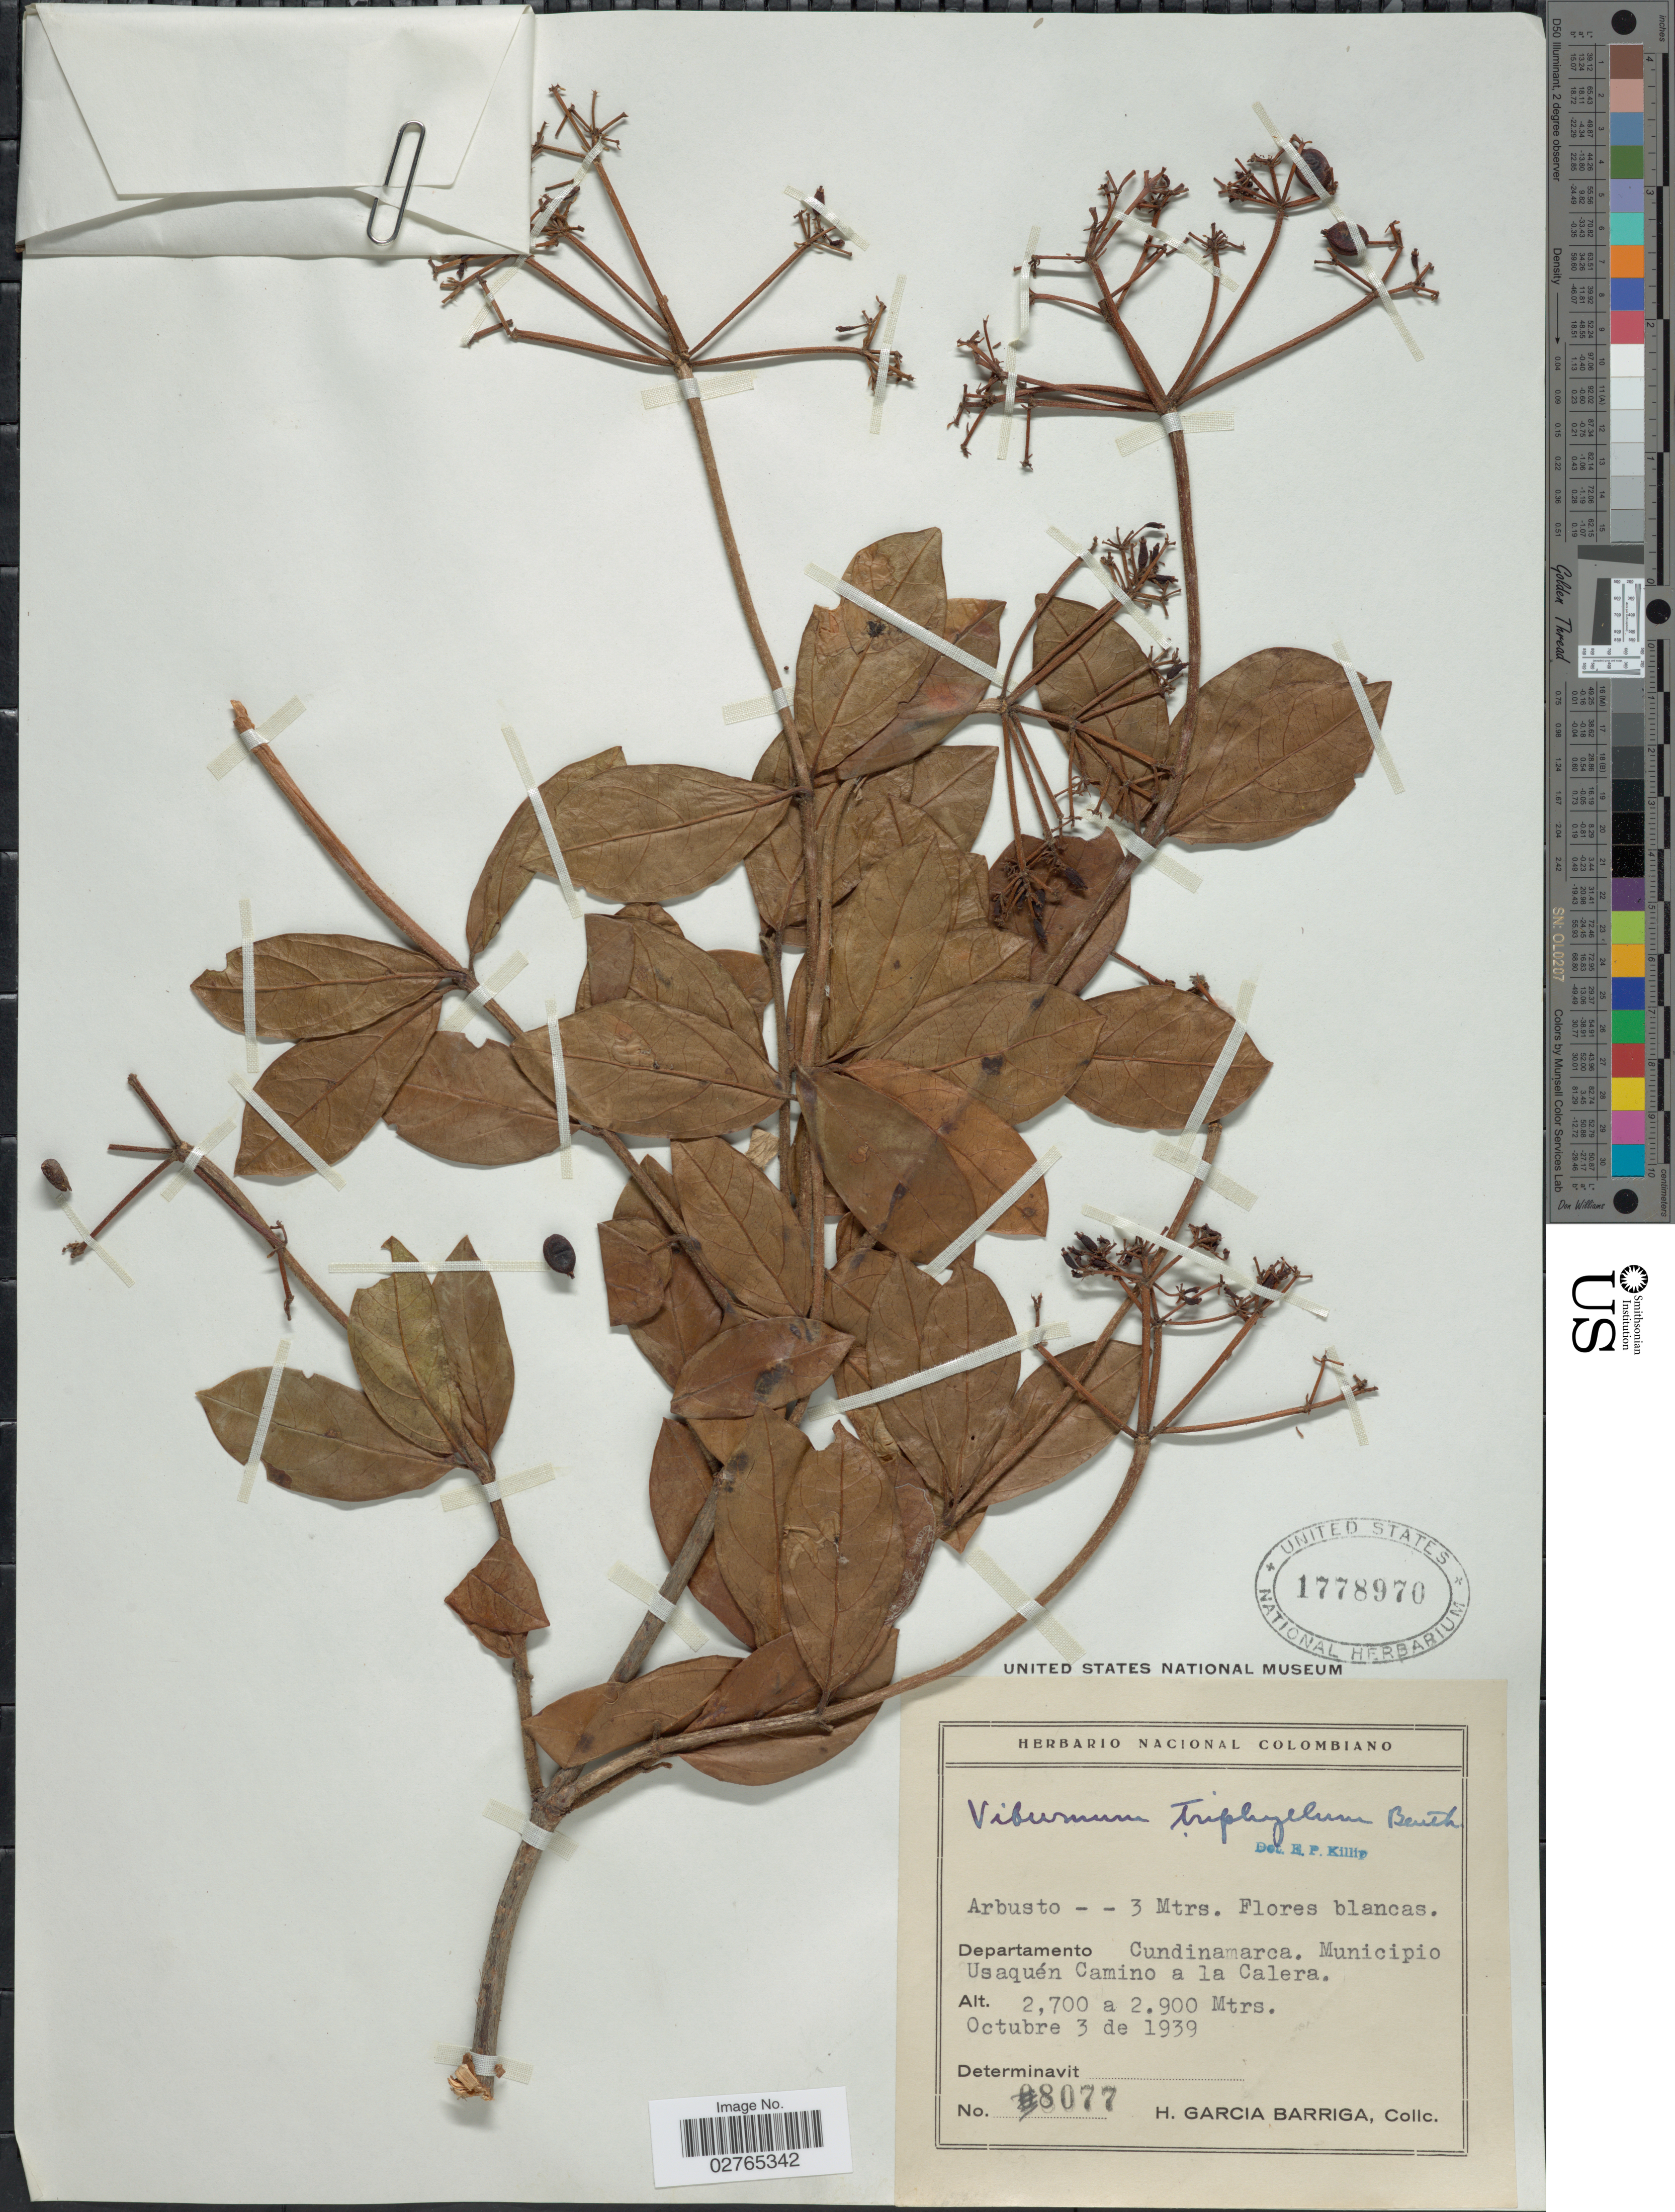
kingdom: Plantae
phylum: Tracheophyta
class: Magnoliopsida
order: Dipsacales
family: Viburnaceae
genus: Viburnum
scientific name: Viburnum triphyllum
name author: Benth.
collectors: H. García Barriga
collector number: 8077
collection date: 1939-10-03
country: Colombia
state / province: Cundinamarca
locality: Departamento Cundinamarca.Municipio Usaquén Camino a la Calera.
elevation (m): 2700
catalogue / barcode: US 1778970